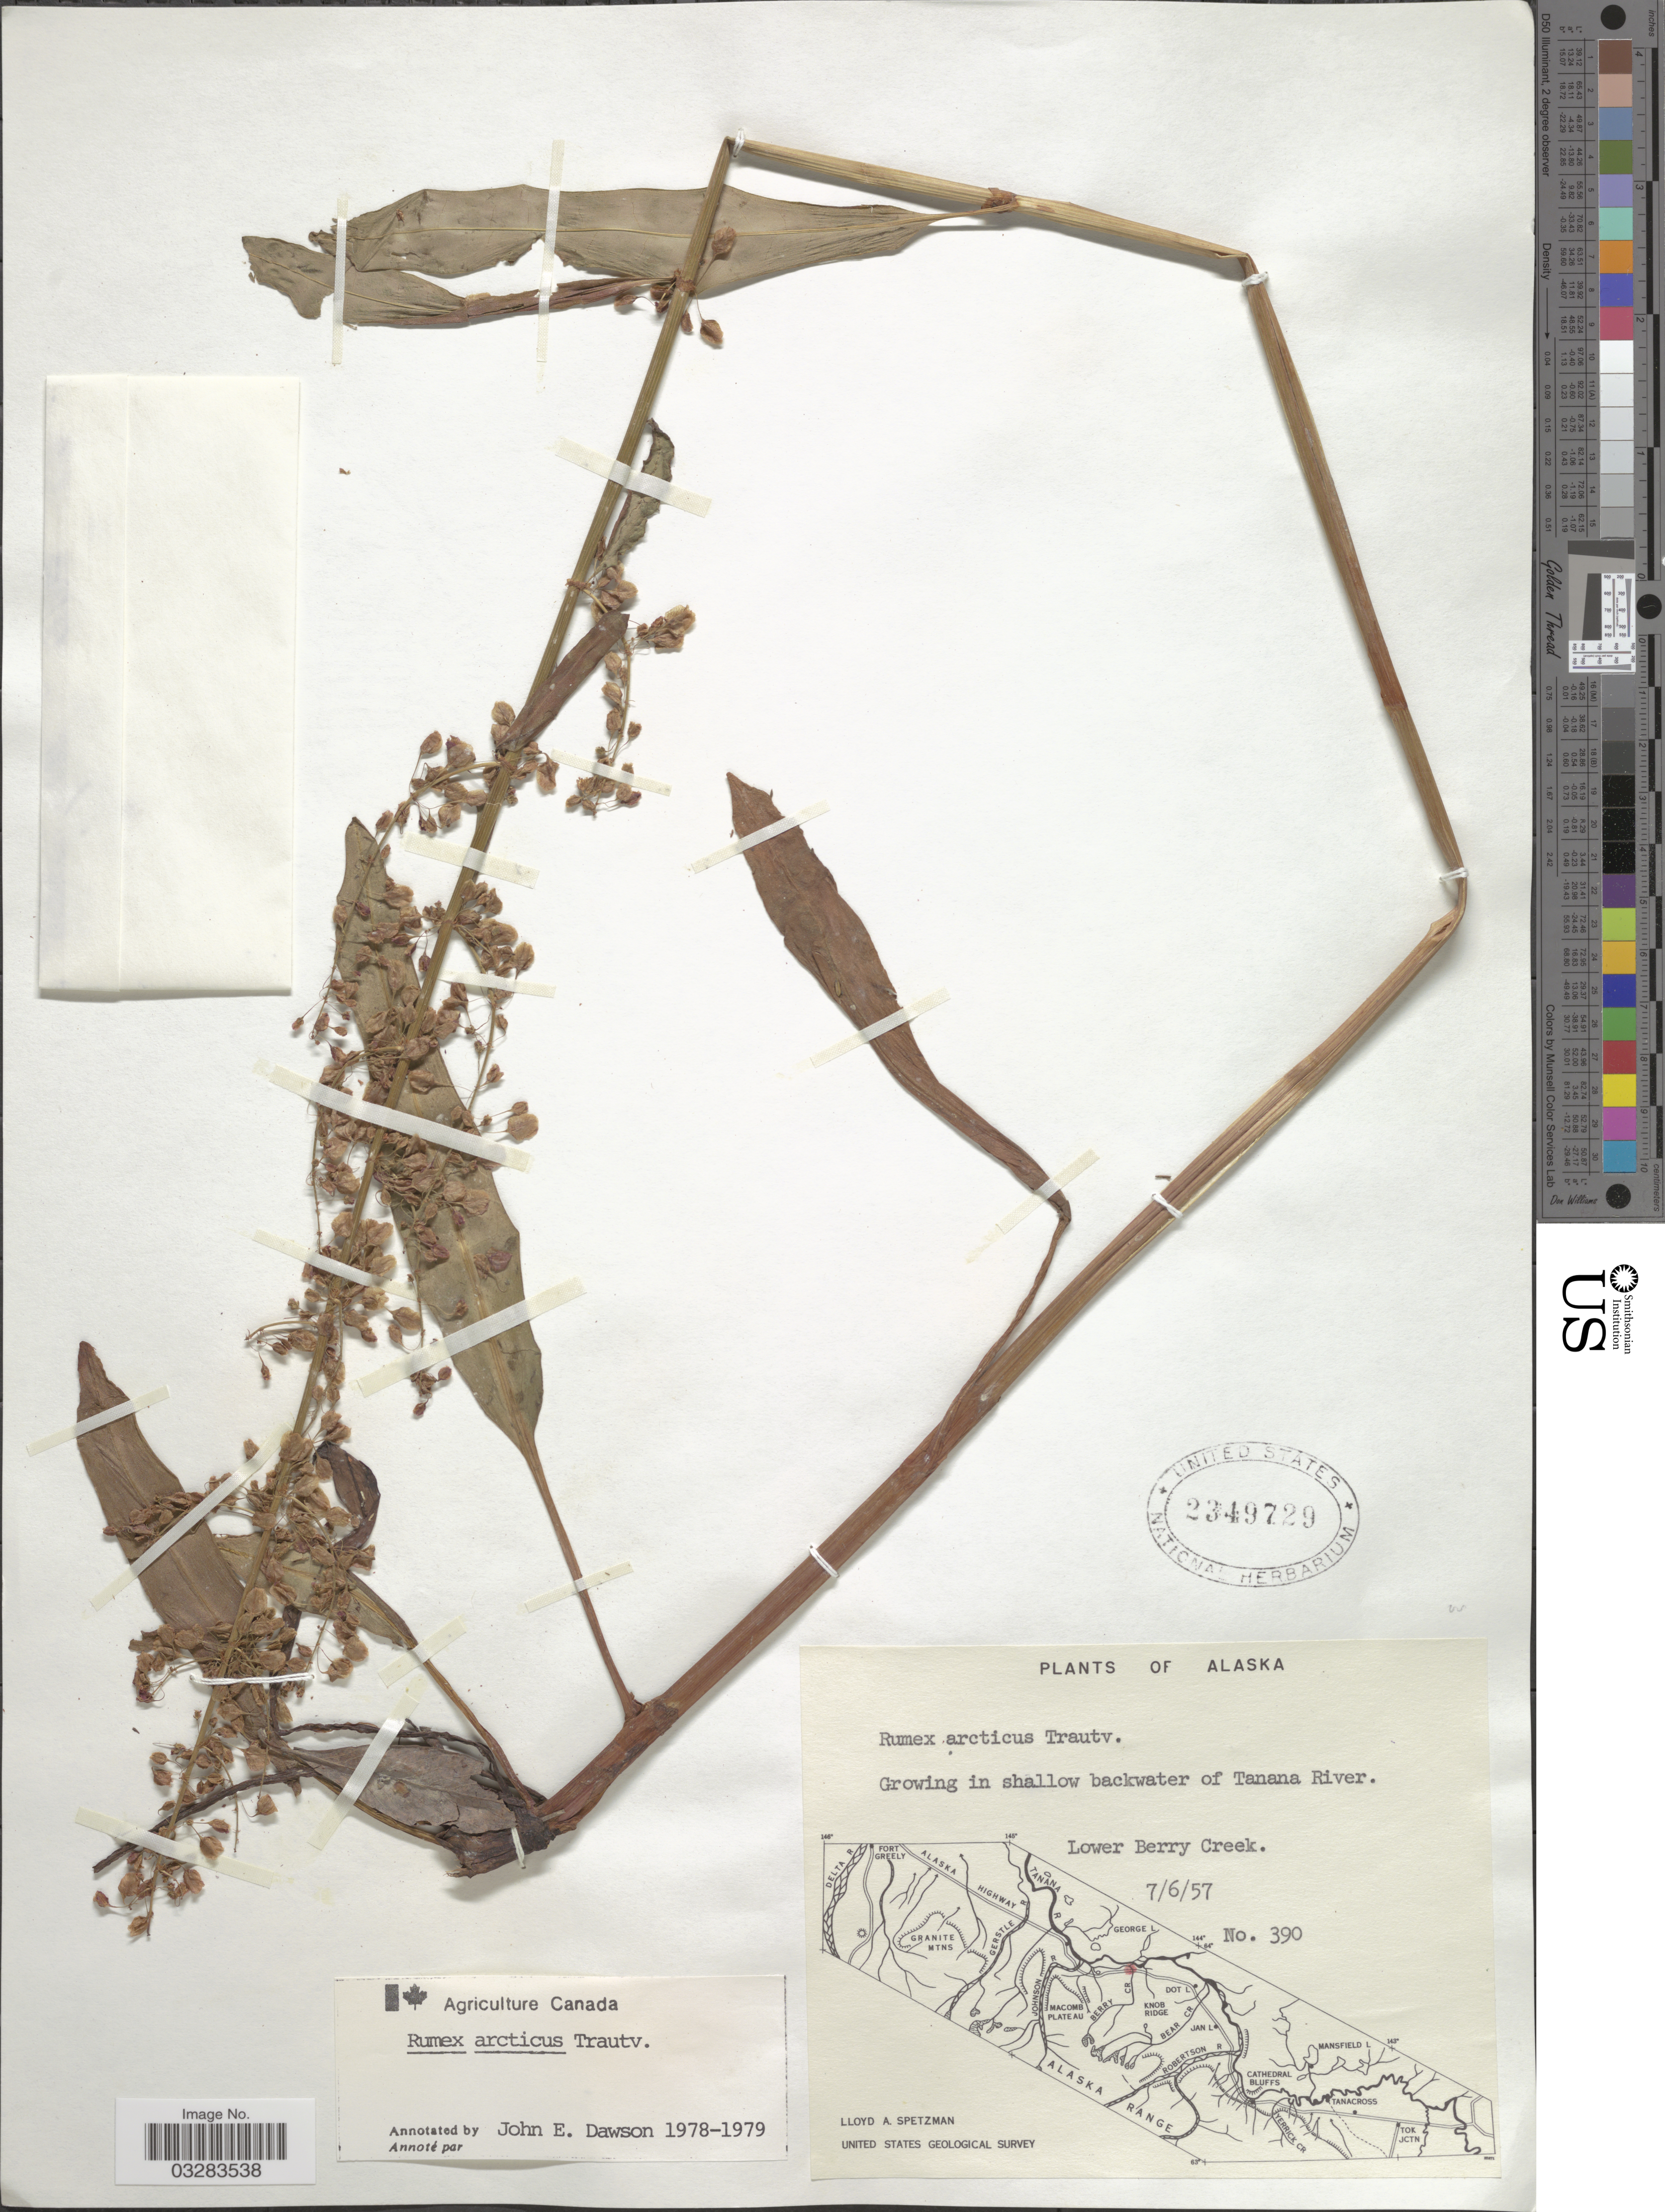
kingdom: Plantae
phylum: Tracheophyta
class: Magnoliopsida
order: Caryophyllales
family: Polygonaceae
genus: Rumex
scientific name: Rumex arcticus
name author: Trautv.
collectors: L. Spetzman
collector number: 390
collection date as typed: Transcribed d/m/y: 6/7/57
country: United States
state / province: Alaska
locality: Shallow backwater of Tanana River. Lower Berry Creek.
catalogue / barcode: US 2349729